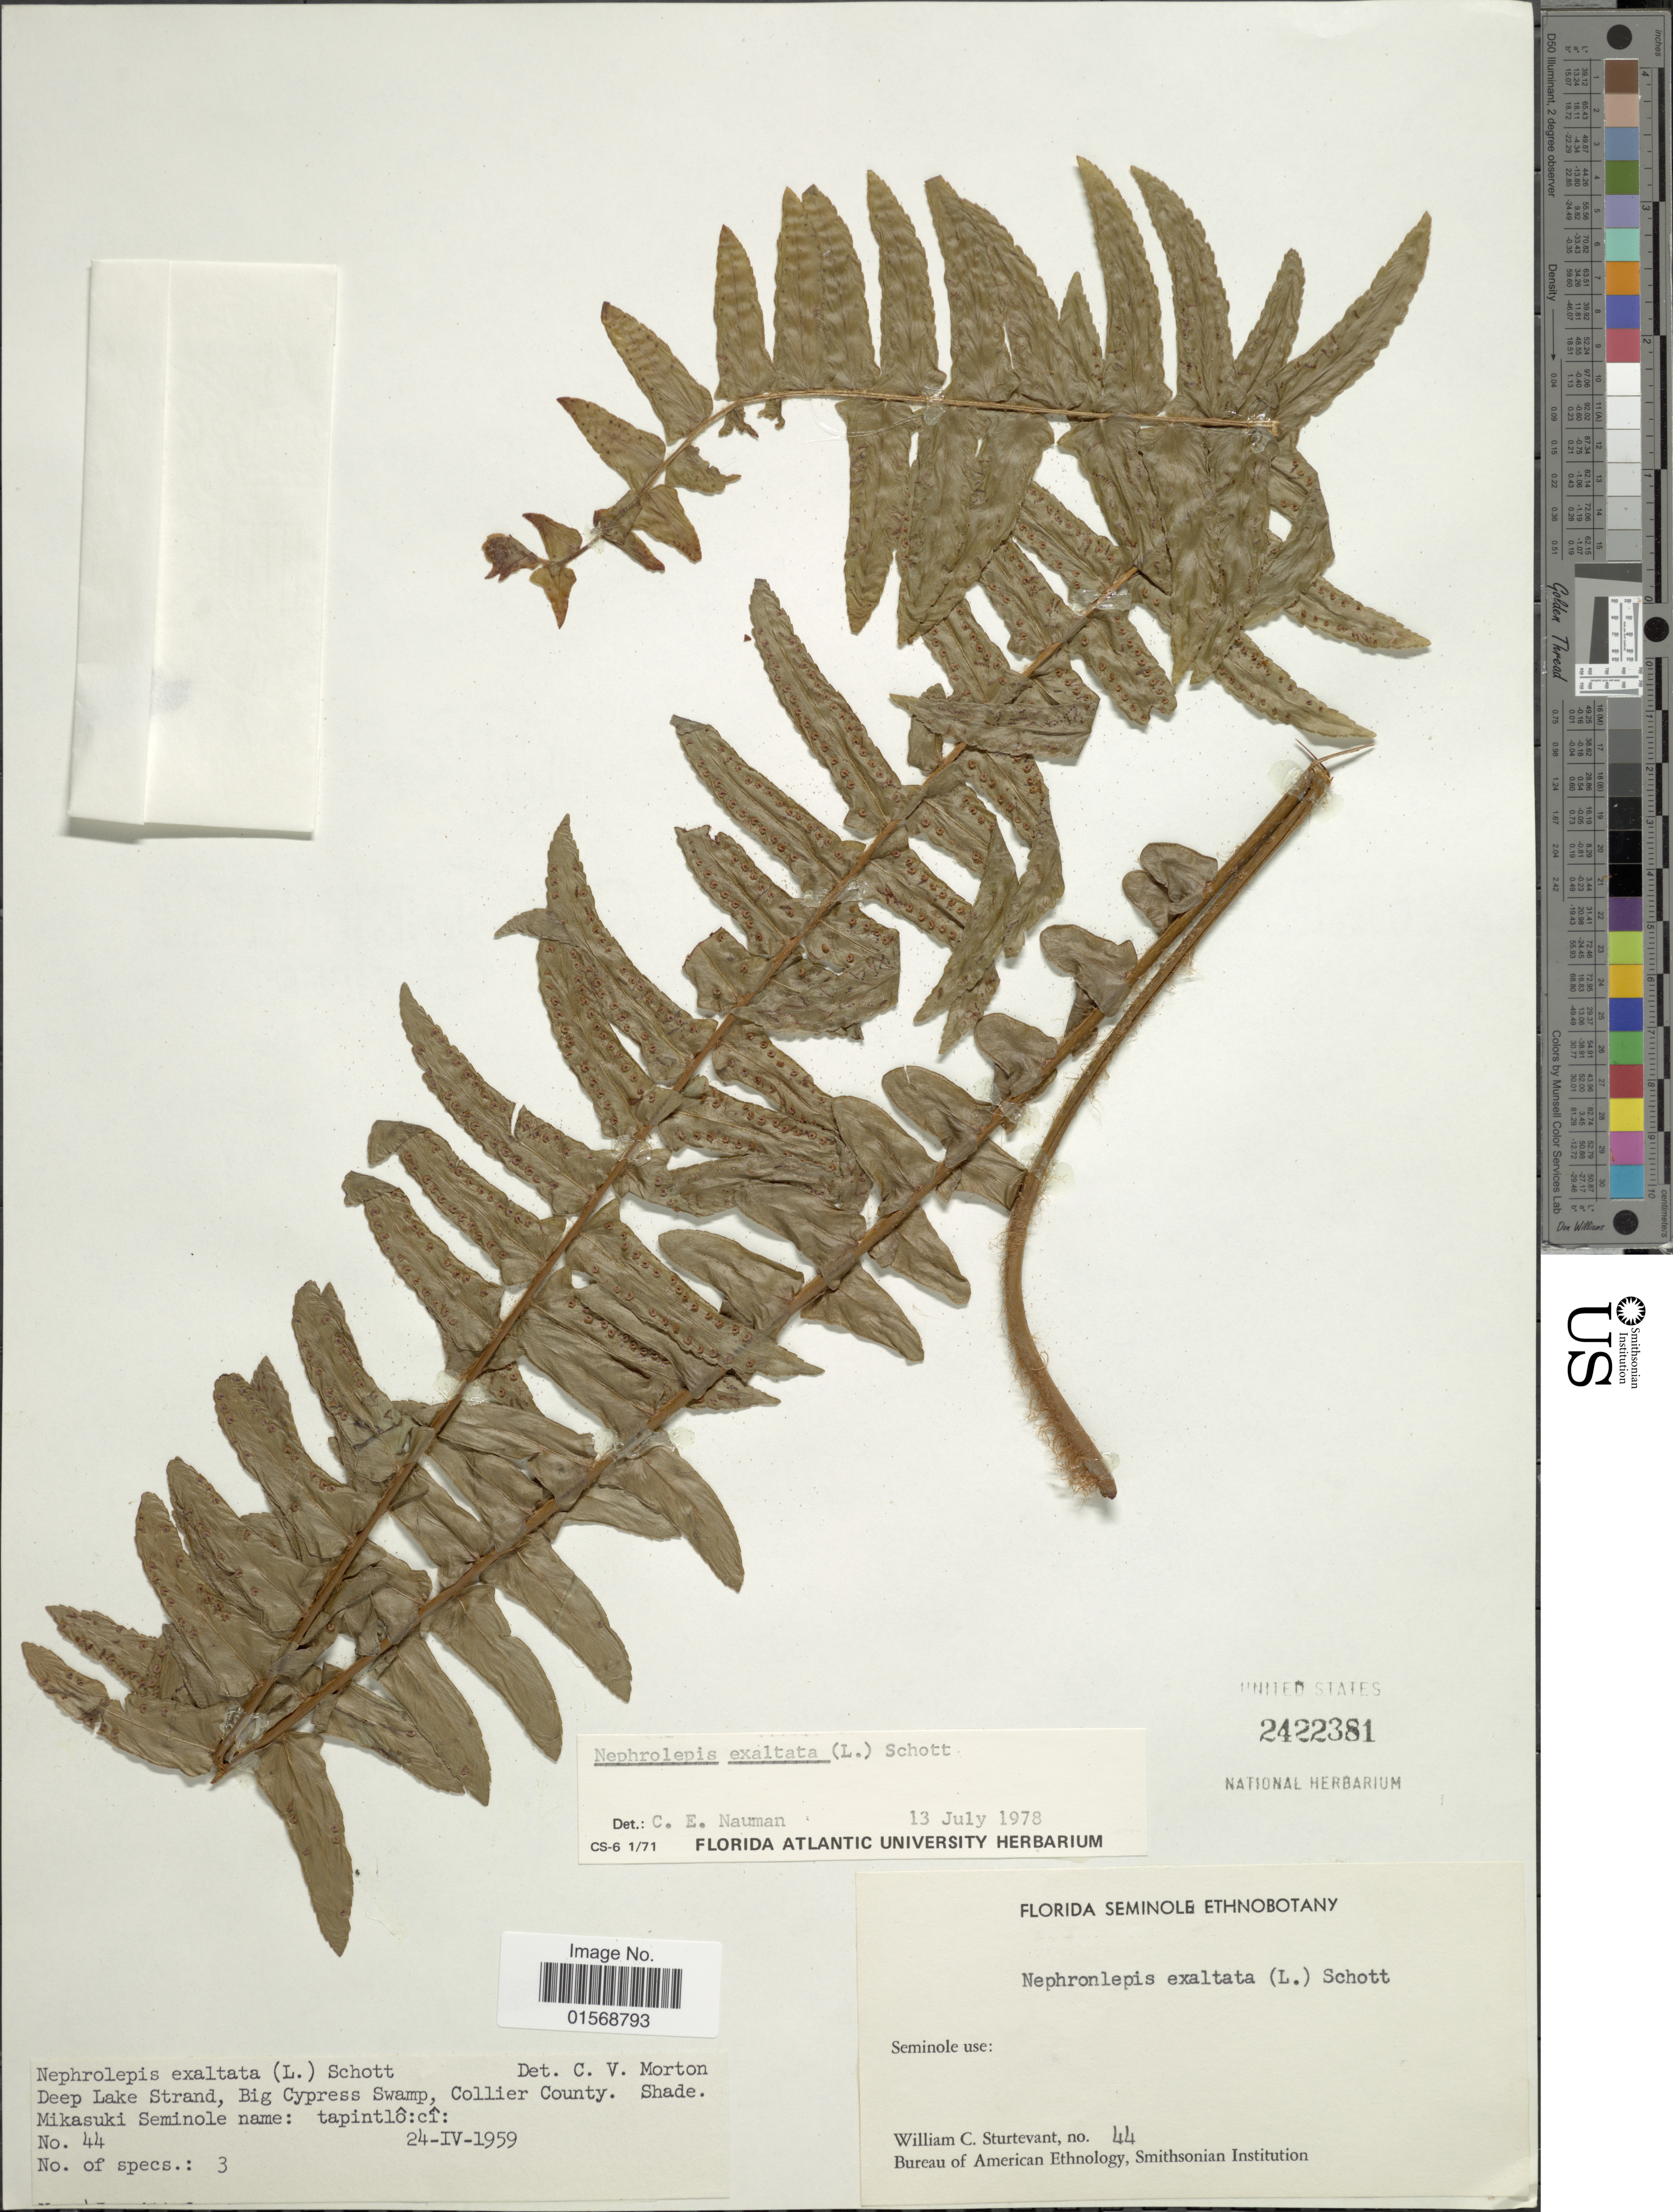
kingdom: Plantae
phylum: Tracheophyta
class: Polypodiopsida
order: Polypodiales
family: Nephrolepidaceae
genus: Nephrolepis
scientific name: Nephrolepis exaltata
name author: (L.) Schott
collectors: W. Sturtevant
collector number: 44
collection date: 1959-04-24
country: United States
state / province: Florida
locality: Deep Lake Strand, Big Cypress Camp, Collier County.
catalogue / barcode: US 2422381